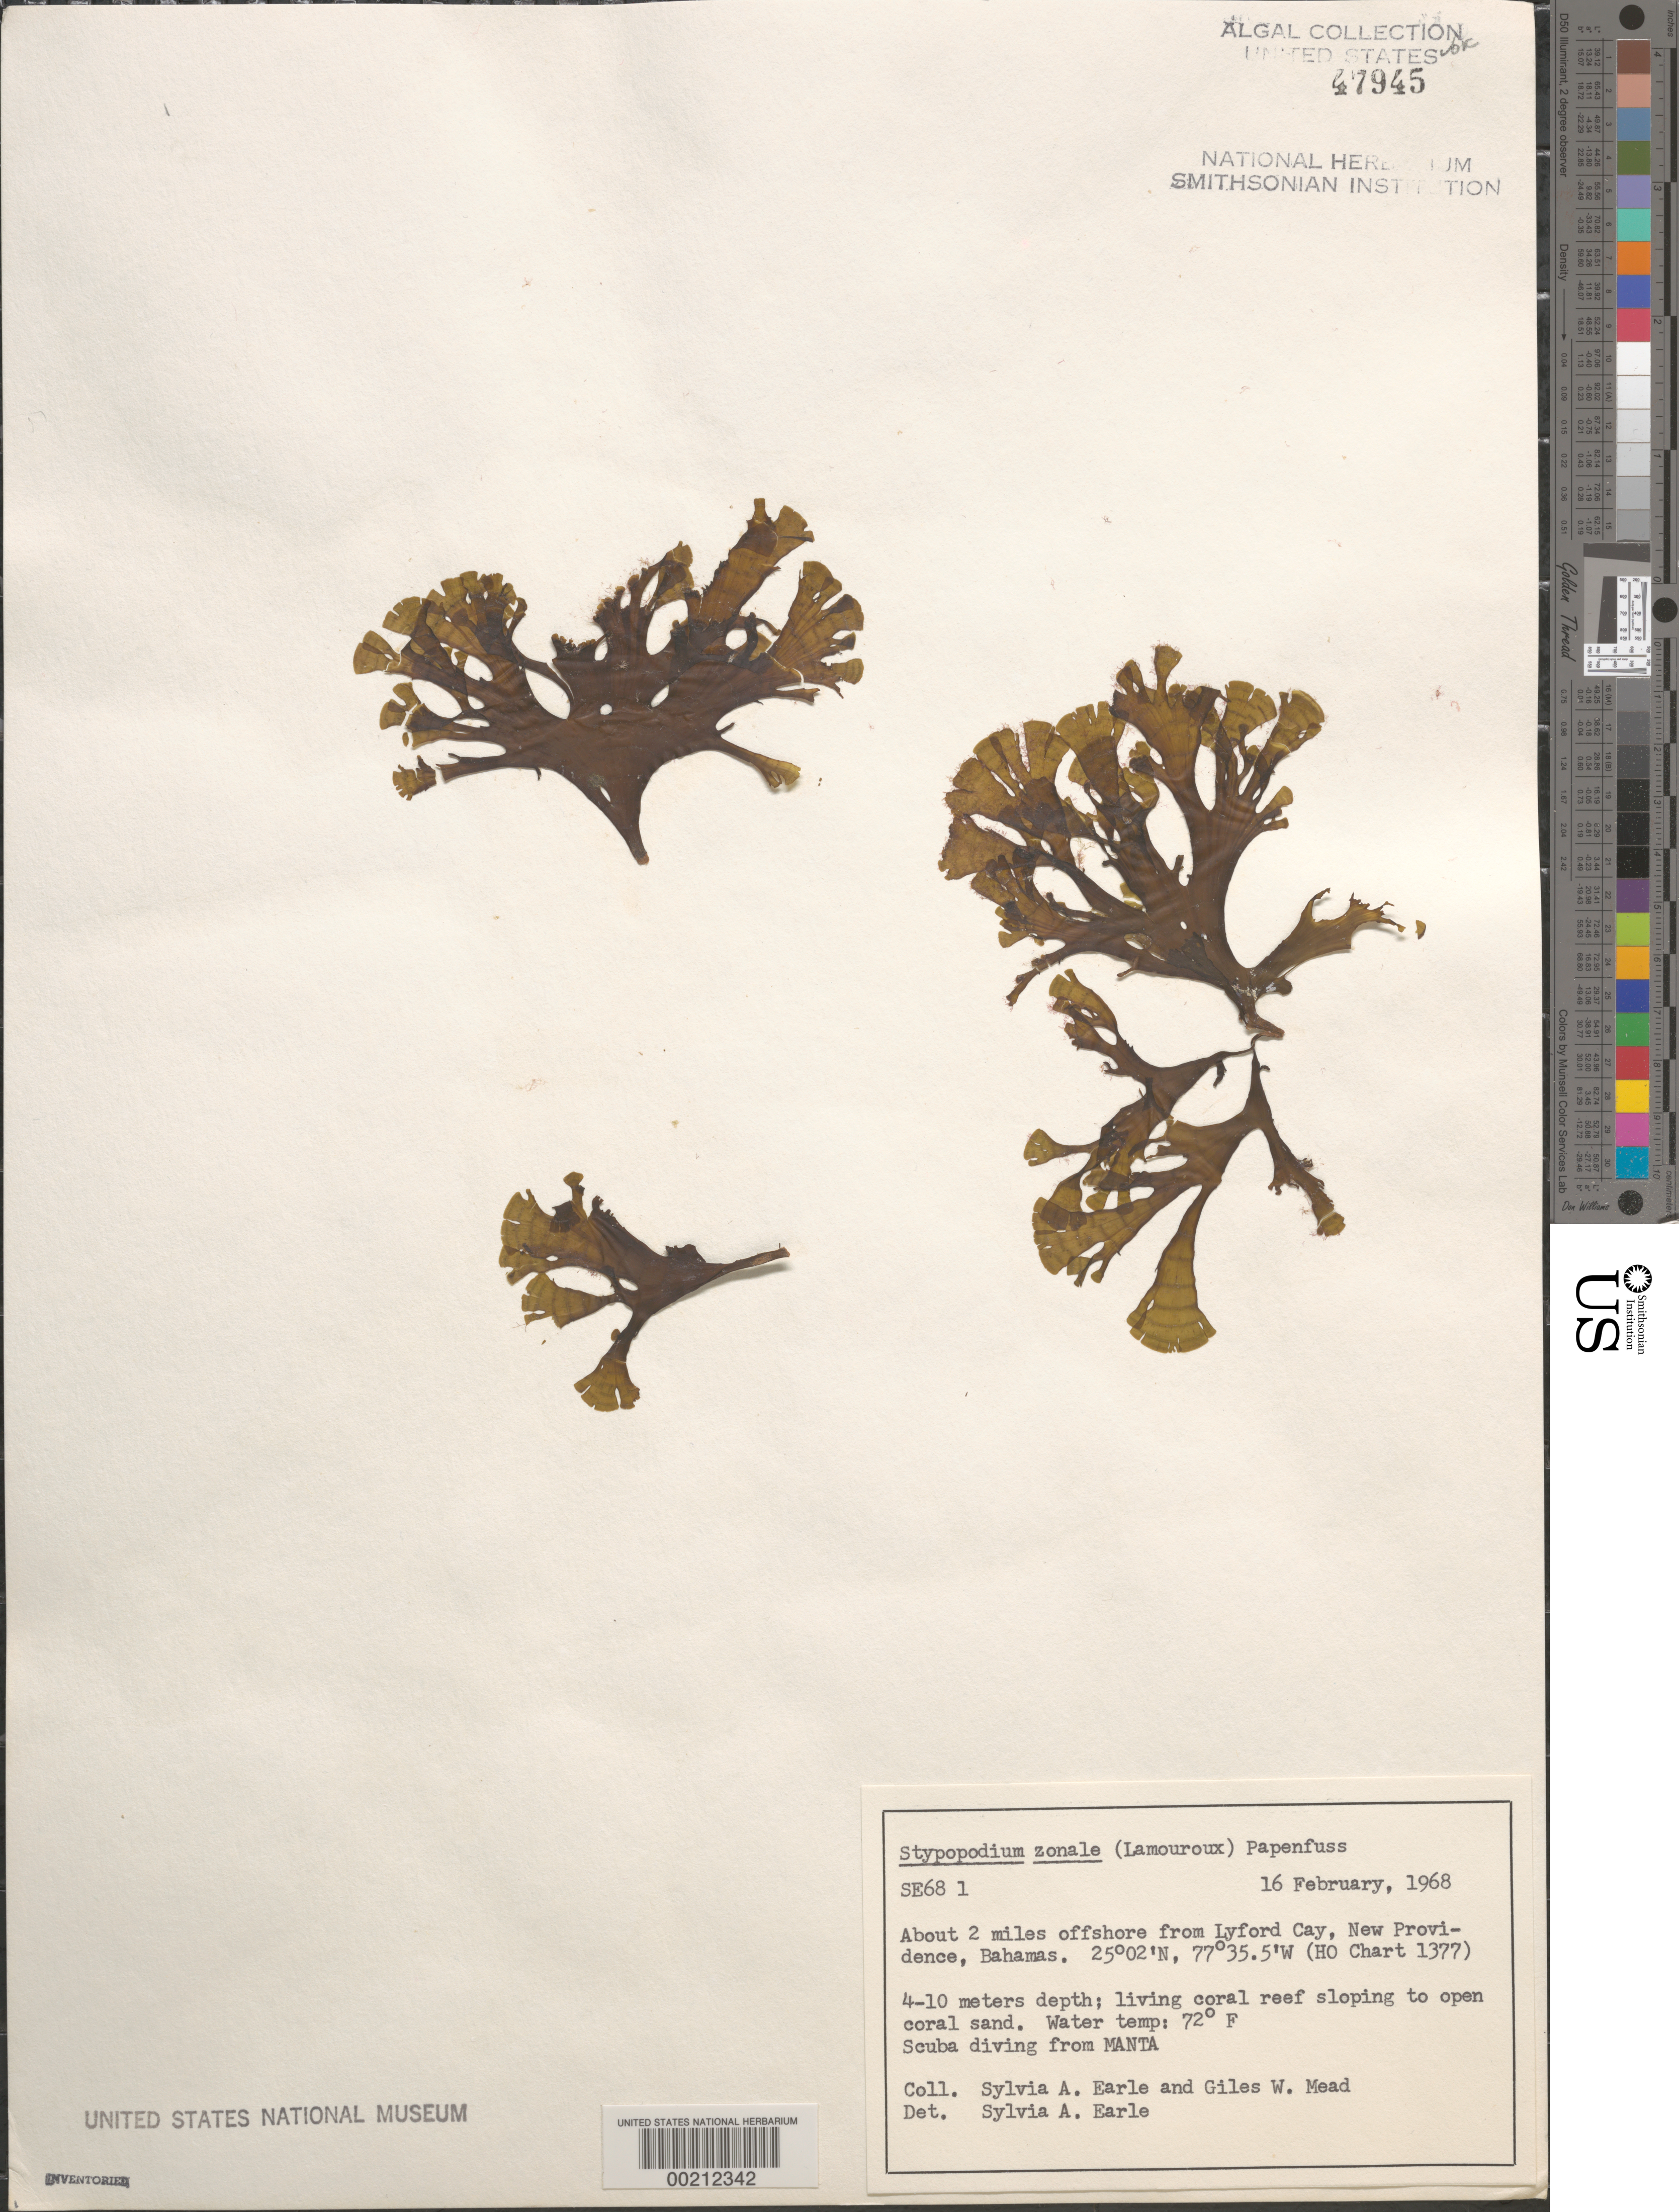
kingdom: Chromista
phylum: Ochrophyta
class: Phaeophyceae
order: Dictyotales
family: Dictyotaceae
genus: Stypopodium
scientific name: Stypopodium zonale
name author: (J.V.Lamouroux) Papenf.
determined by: Earle, S. A.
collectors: S. A. Earle & G. W. Mead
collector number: Se 681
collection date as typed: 16 Feb 1968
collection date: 1968-02-16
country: Bahamas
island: New Providence Island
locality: Ca. 2 miles off Lyford Cay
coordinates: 25 02' N, 77 35.5' W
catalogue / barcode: US 47945